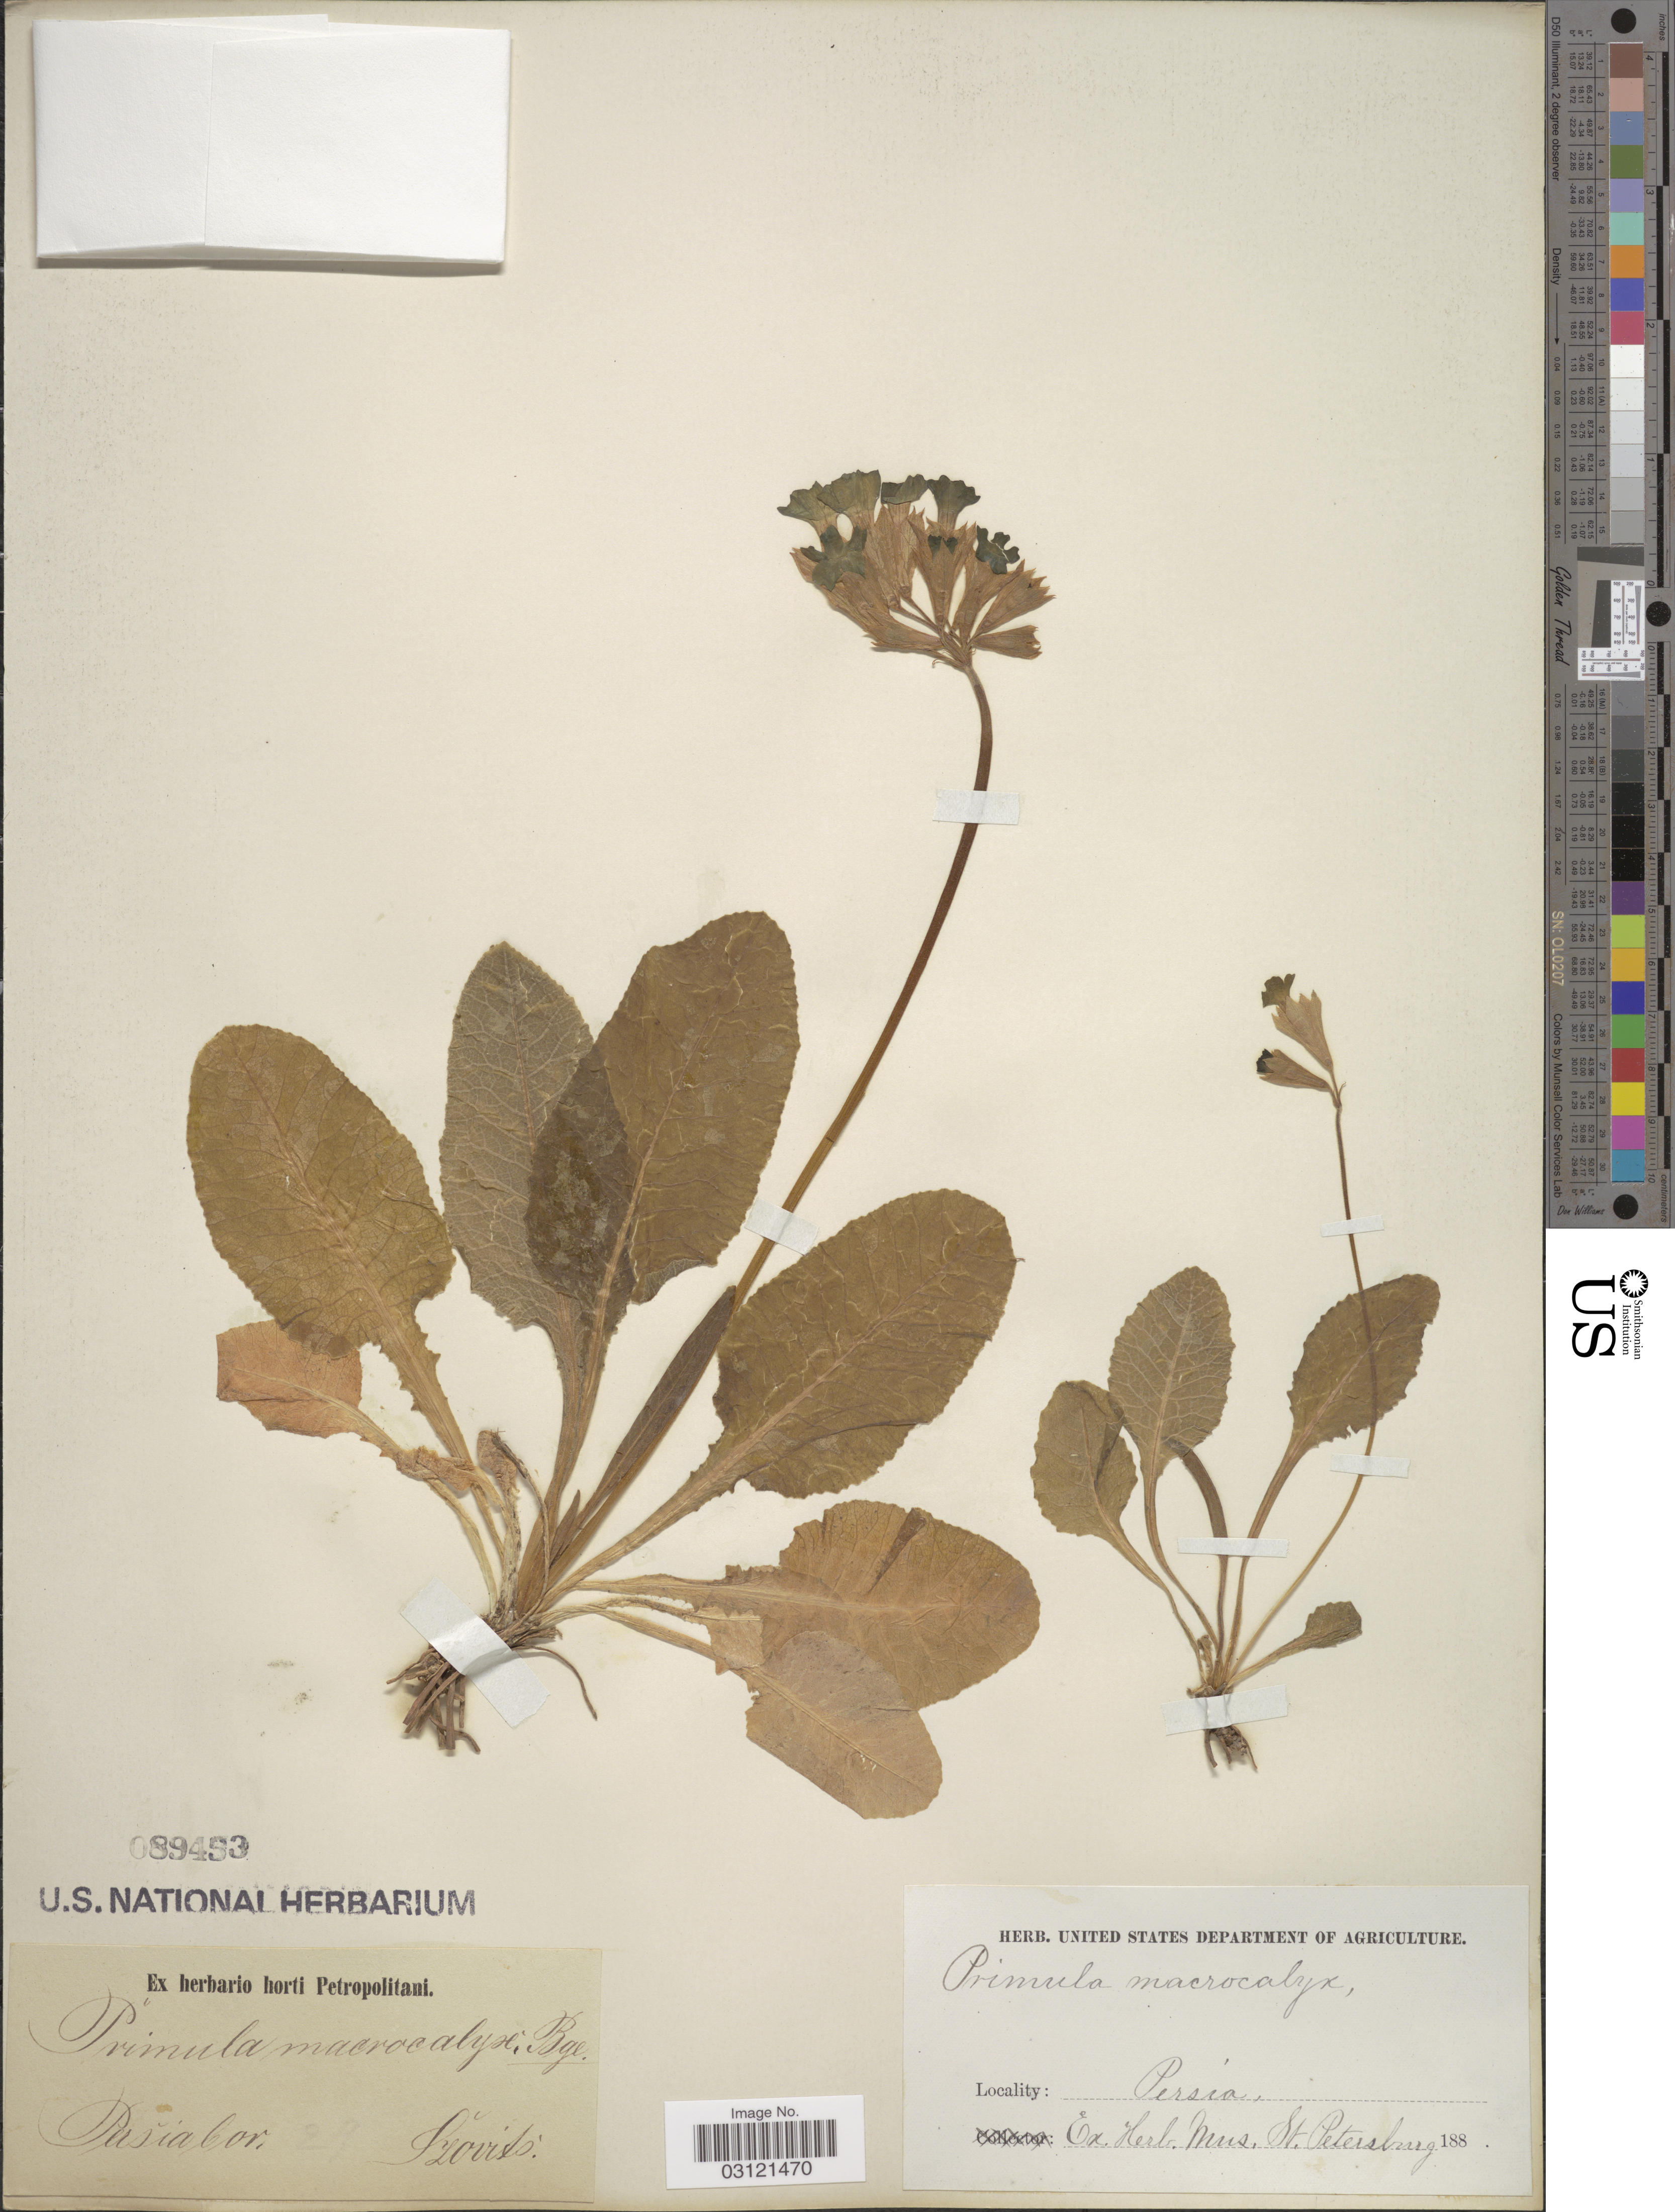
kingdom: Plantae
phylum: Tracheophyta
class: Magnoliopsida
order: Ericales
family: Primulaceae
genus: Primula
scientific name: Primula macrocalyx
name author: Bunge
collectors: Szovits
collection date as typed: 188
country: Iran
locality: Persia Cor.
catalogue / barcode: US 89453